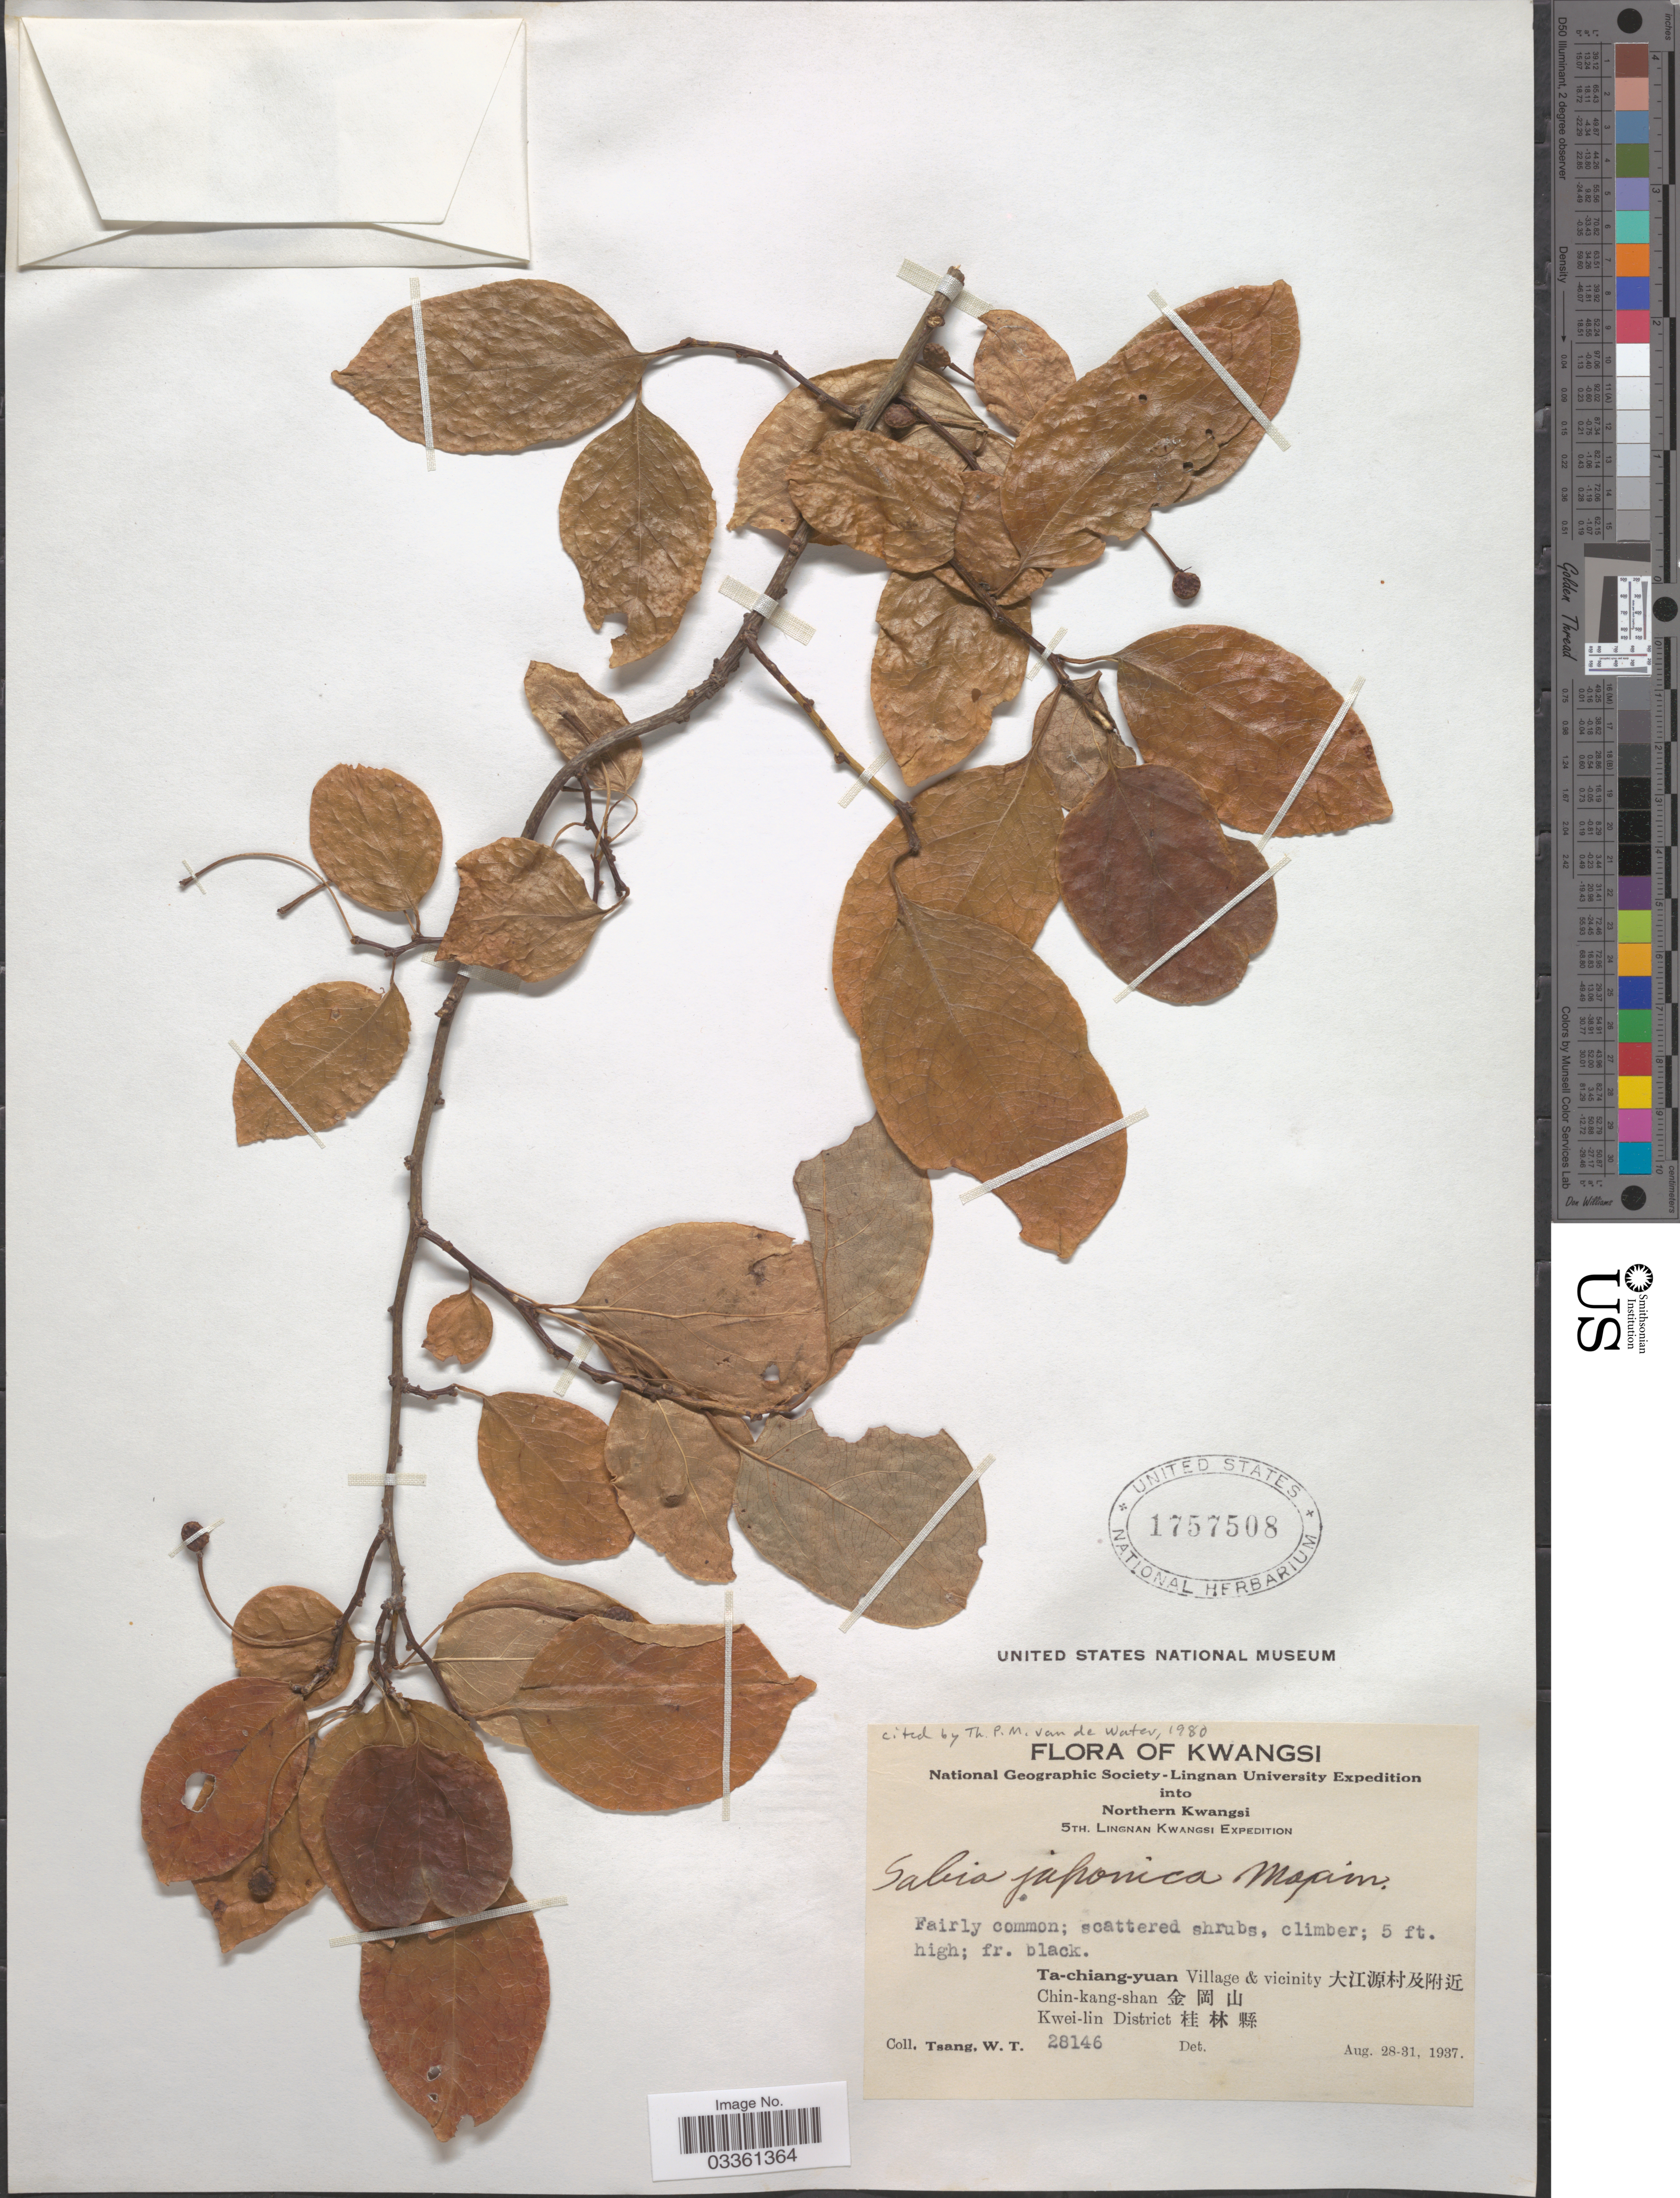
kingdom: Plantae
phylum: Tracheophyta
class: Magnoliopsida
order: Proteales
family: Sabiaceae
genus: Sabia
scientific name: Sabia japonica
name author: Maxim.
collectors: W. T. Tsang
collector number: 28146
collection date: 1937-08-28/1937-08-31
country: China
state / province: Guangxi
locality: Kwangsi, Northern Kwangsi. Ta-chiang-yuan Village & vicinity X. Chin-kang-shan X, Kwei-lin District X.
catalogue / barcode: US 1757508